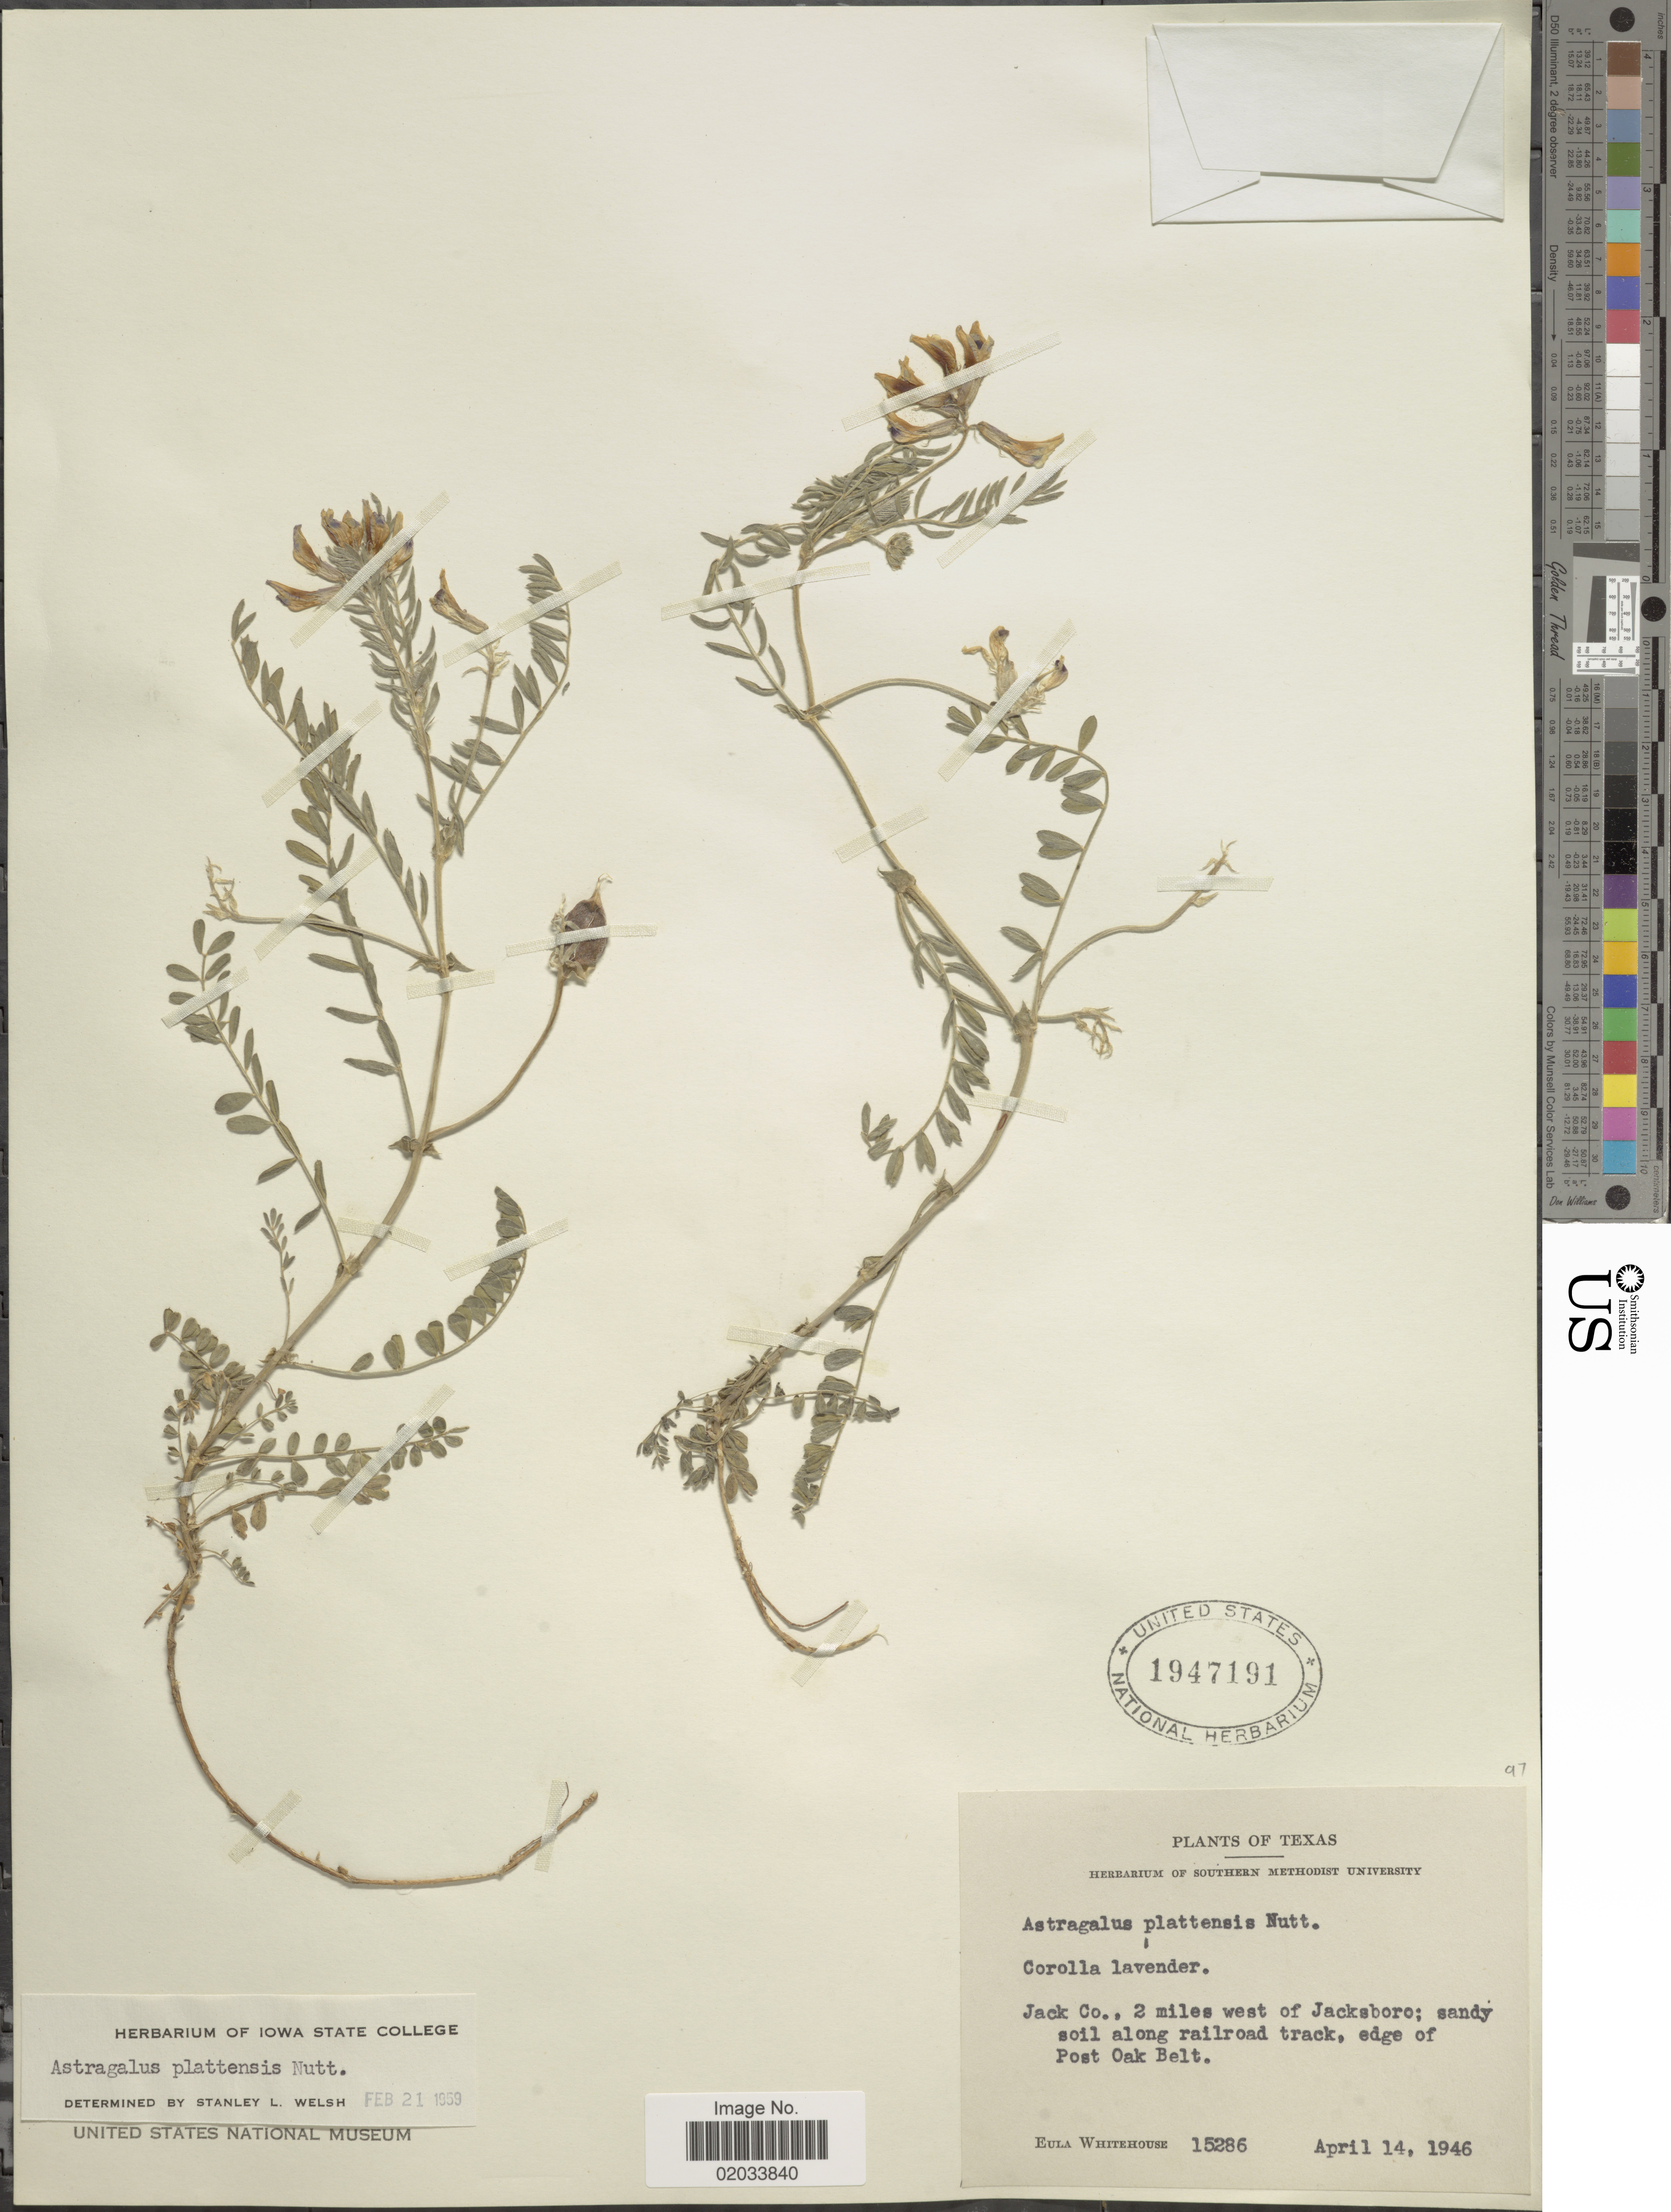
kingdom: Plantae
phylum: Tracheophyta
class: Magnoliopsida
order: Fabales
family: Fabaceae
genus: Astragalus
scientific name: Astragalus plattensis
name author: Nutt. ex Torr. & A. Gray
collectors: E. Whitehouse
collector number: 15286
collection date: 1946-04-14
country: United States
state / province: Texas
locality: Jack Co., 2 miles west of Jacksboro; sandy soil along railroad track, edge of Post Oak Belt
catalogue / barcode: US 1947191